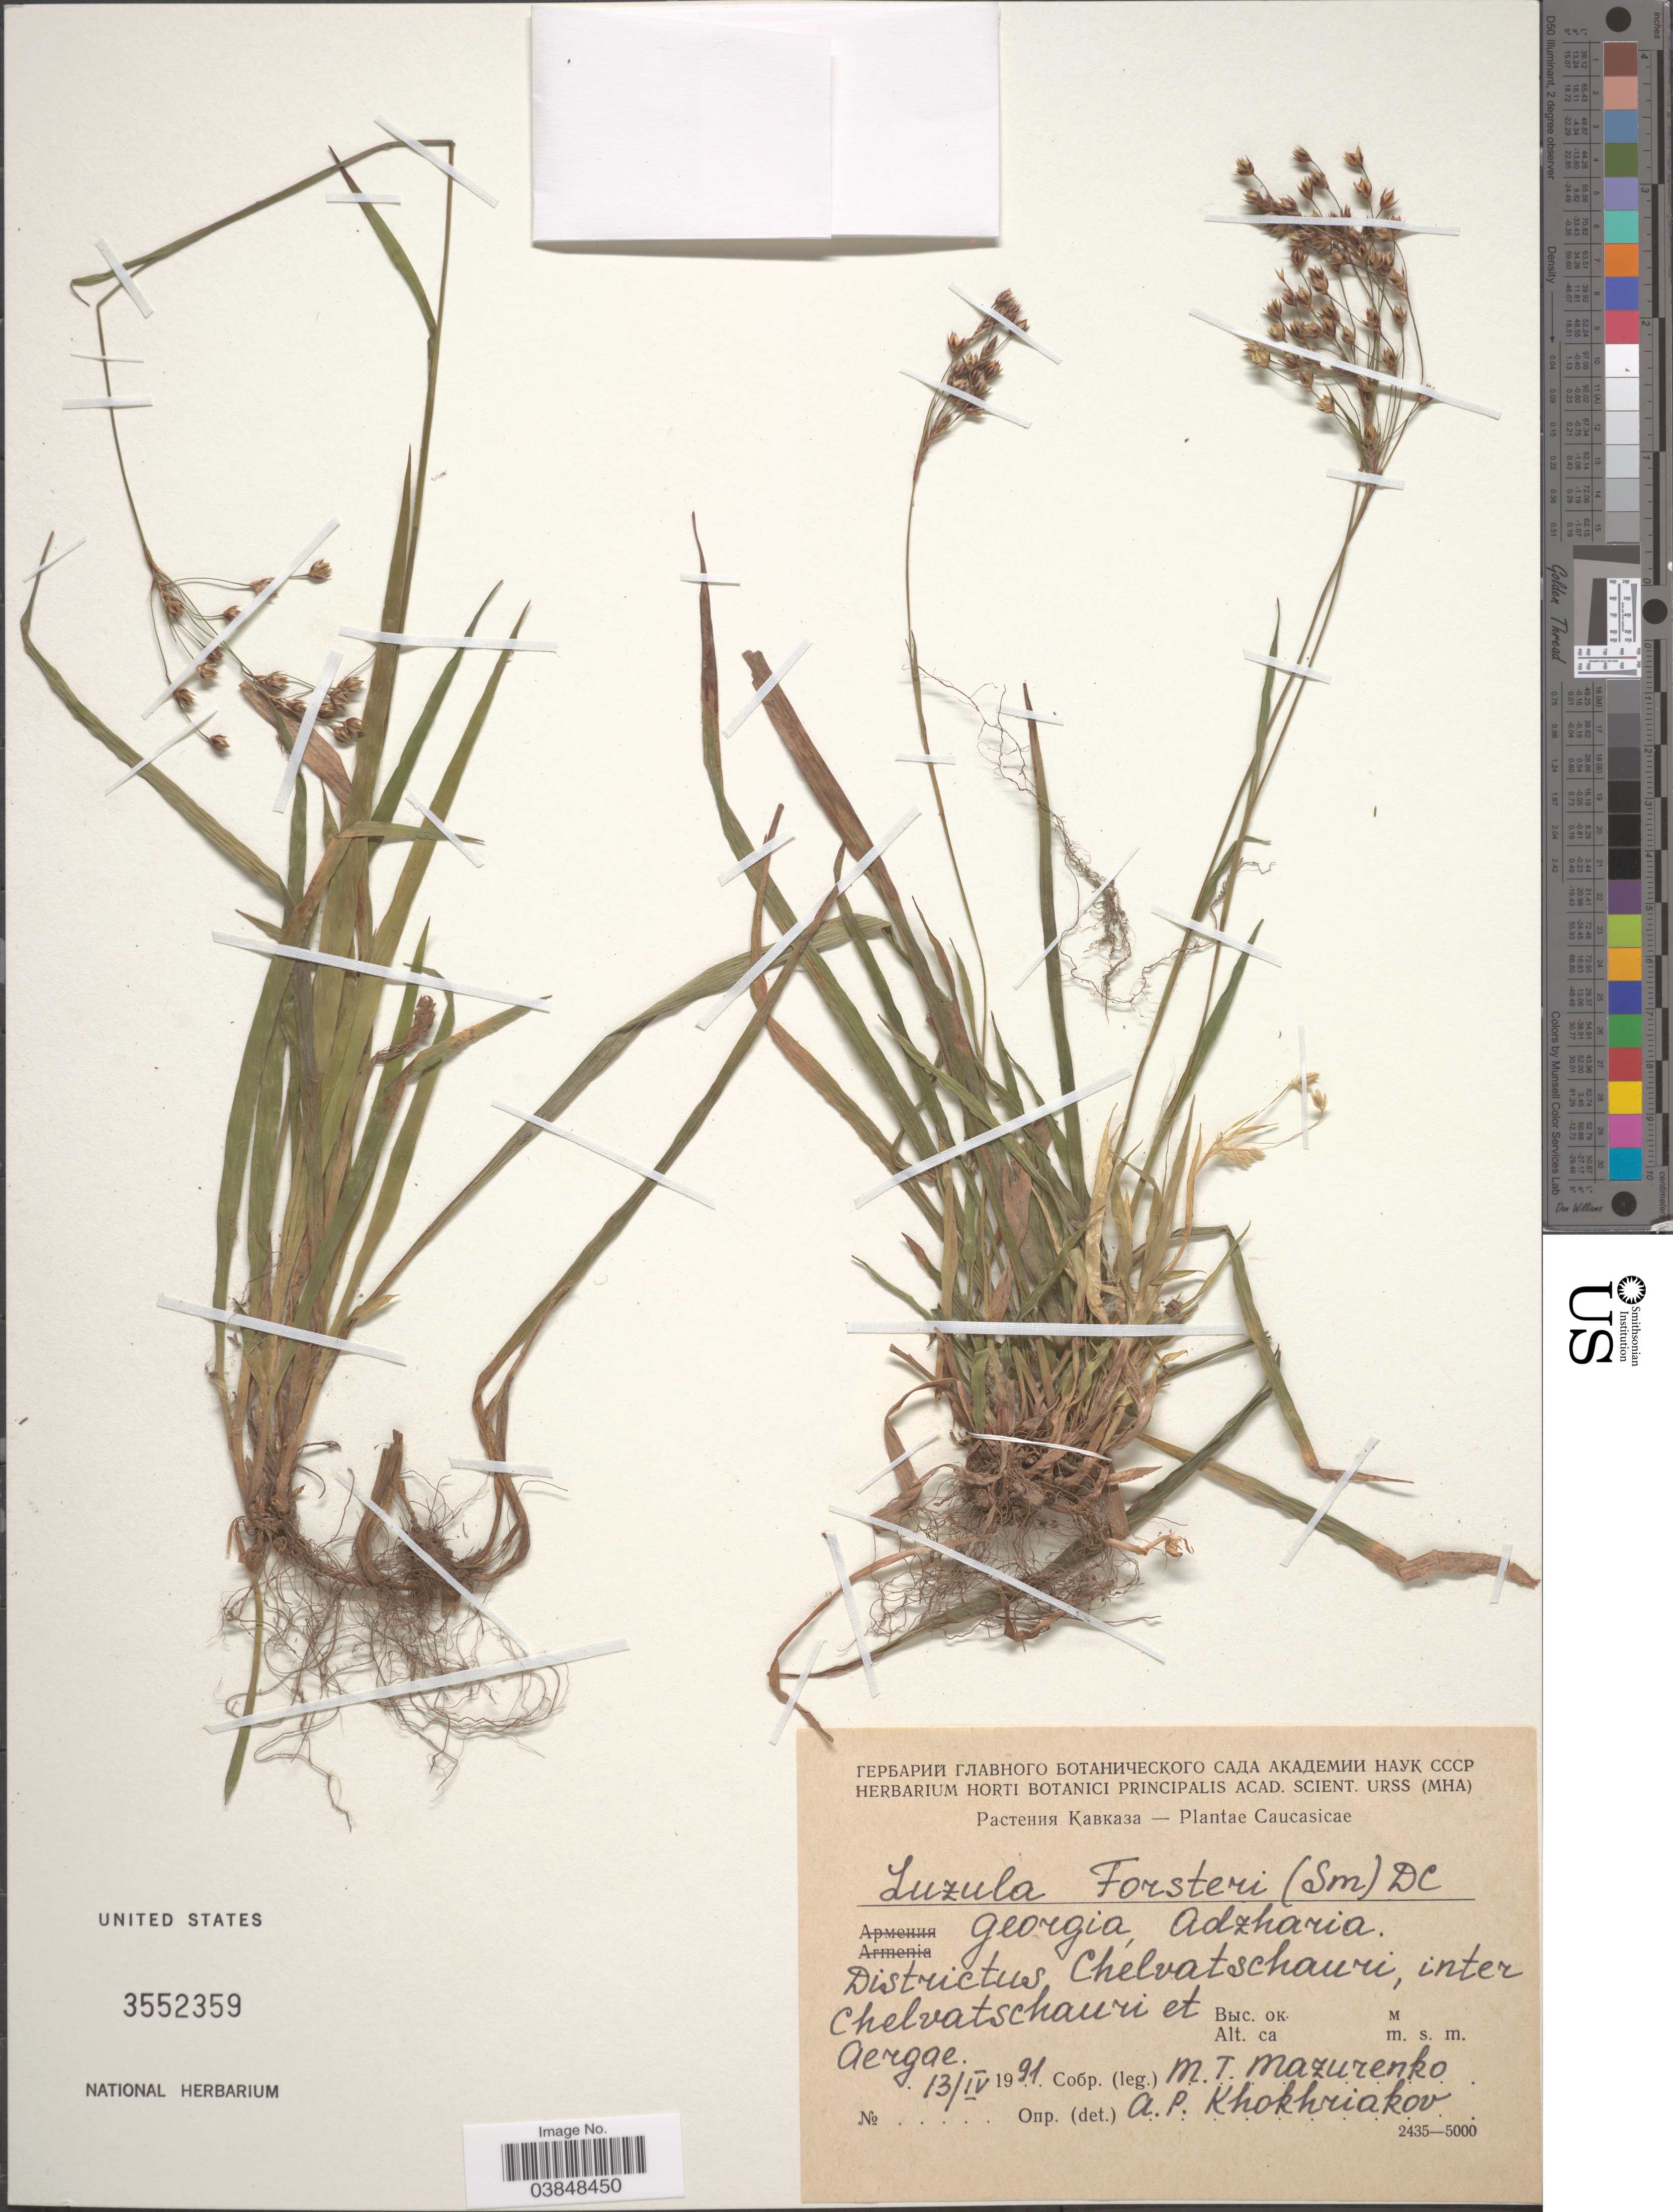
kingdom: Plantae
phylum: Tracheophyta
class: Liliopsida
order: Poales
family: Juncaceae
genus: Luzula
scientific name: Luzula forsteri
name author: (Sm.) DC.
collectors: M. Mazurenko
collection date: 1991-04-13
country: Georgia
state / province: Adzharia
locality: Caucasicae. Districtus Chelvatschauri, inter Chelvatschauri et Aergae.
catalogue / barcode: US 3552359